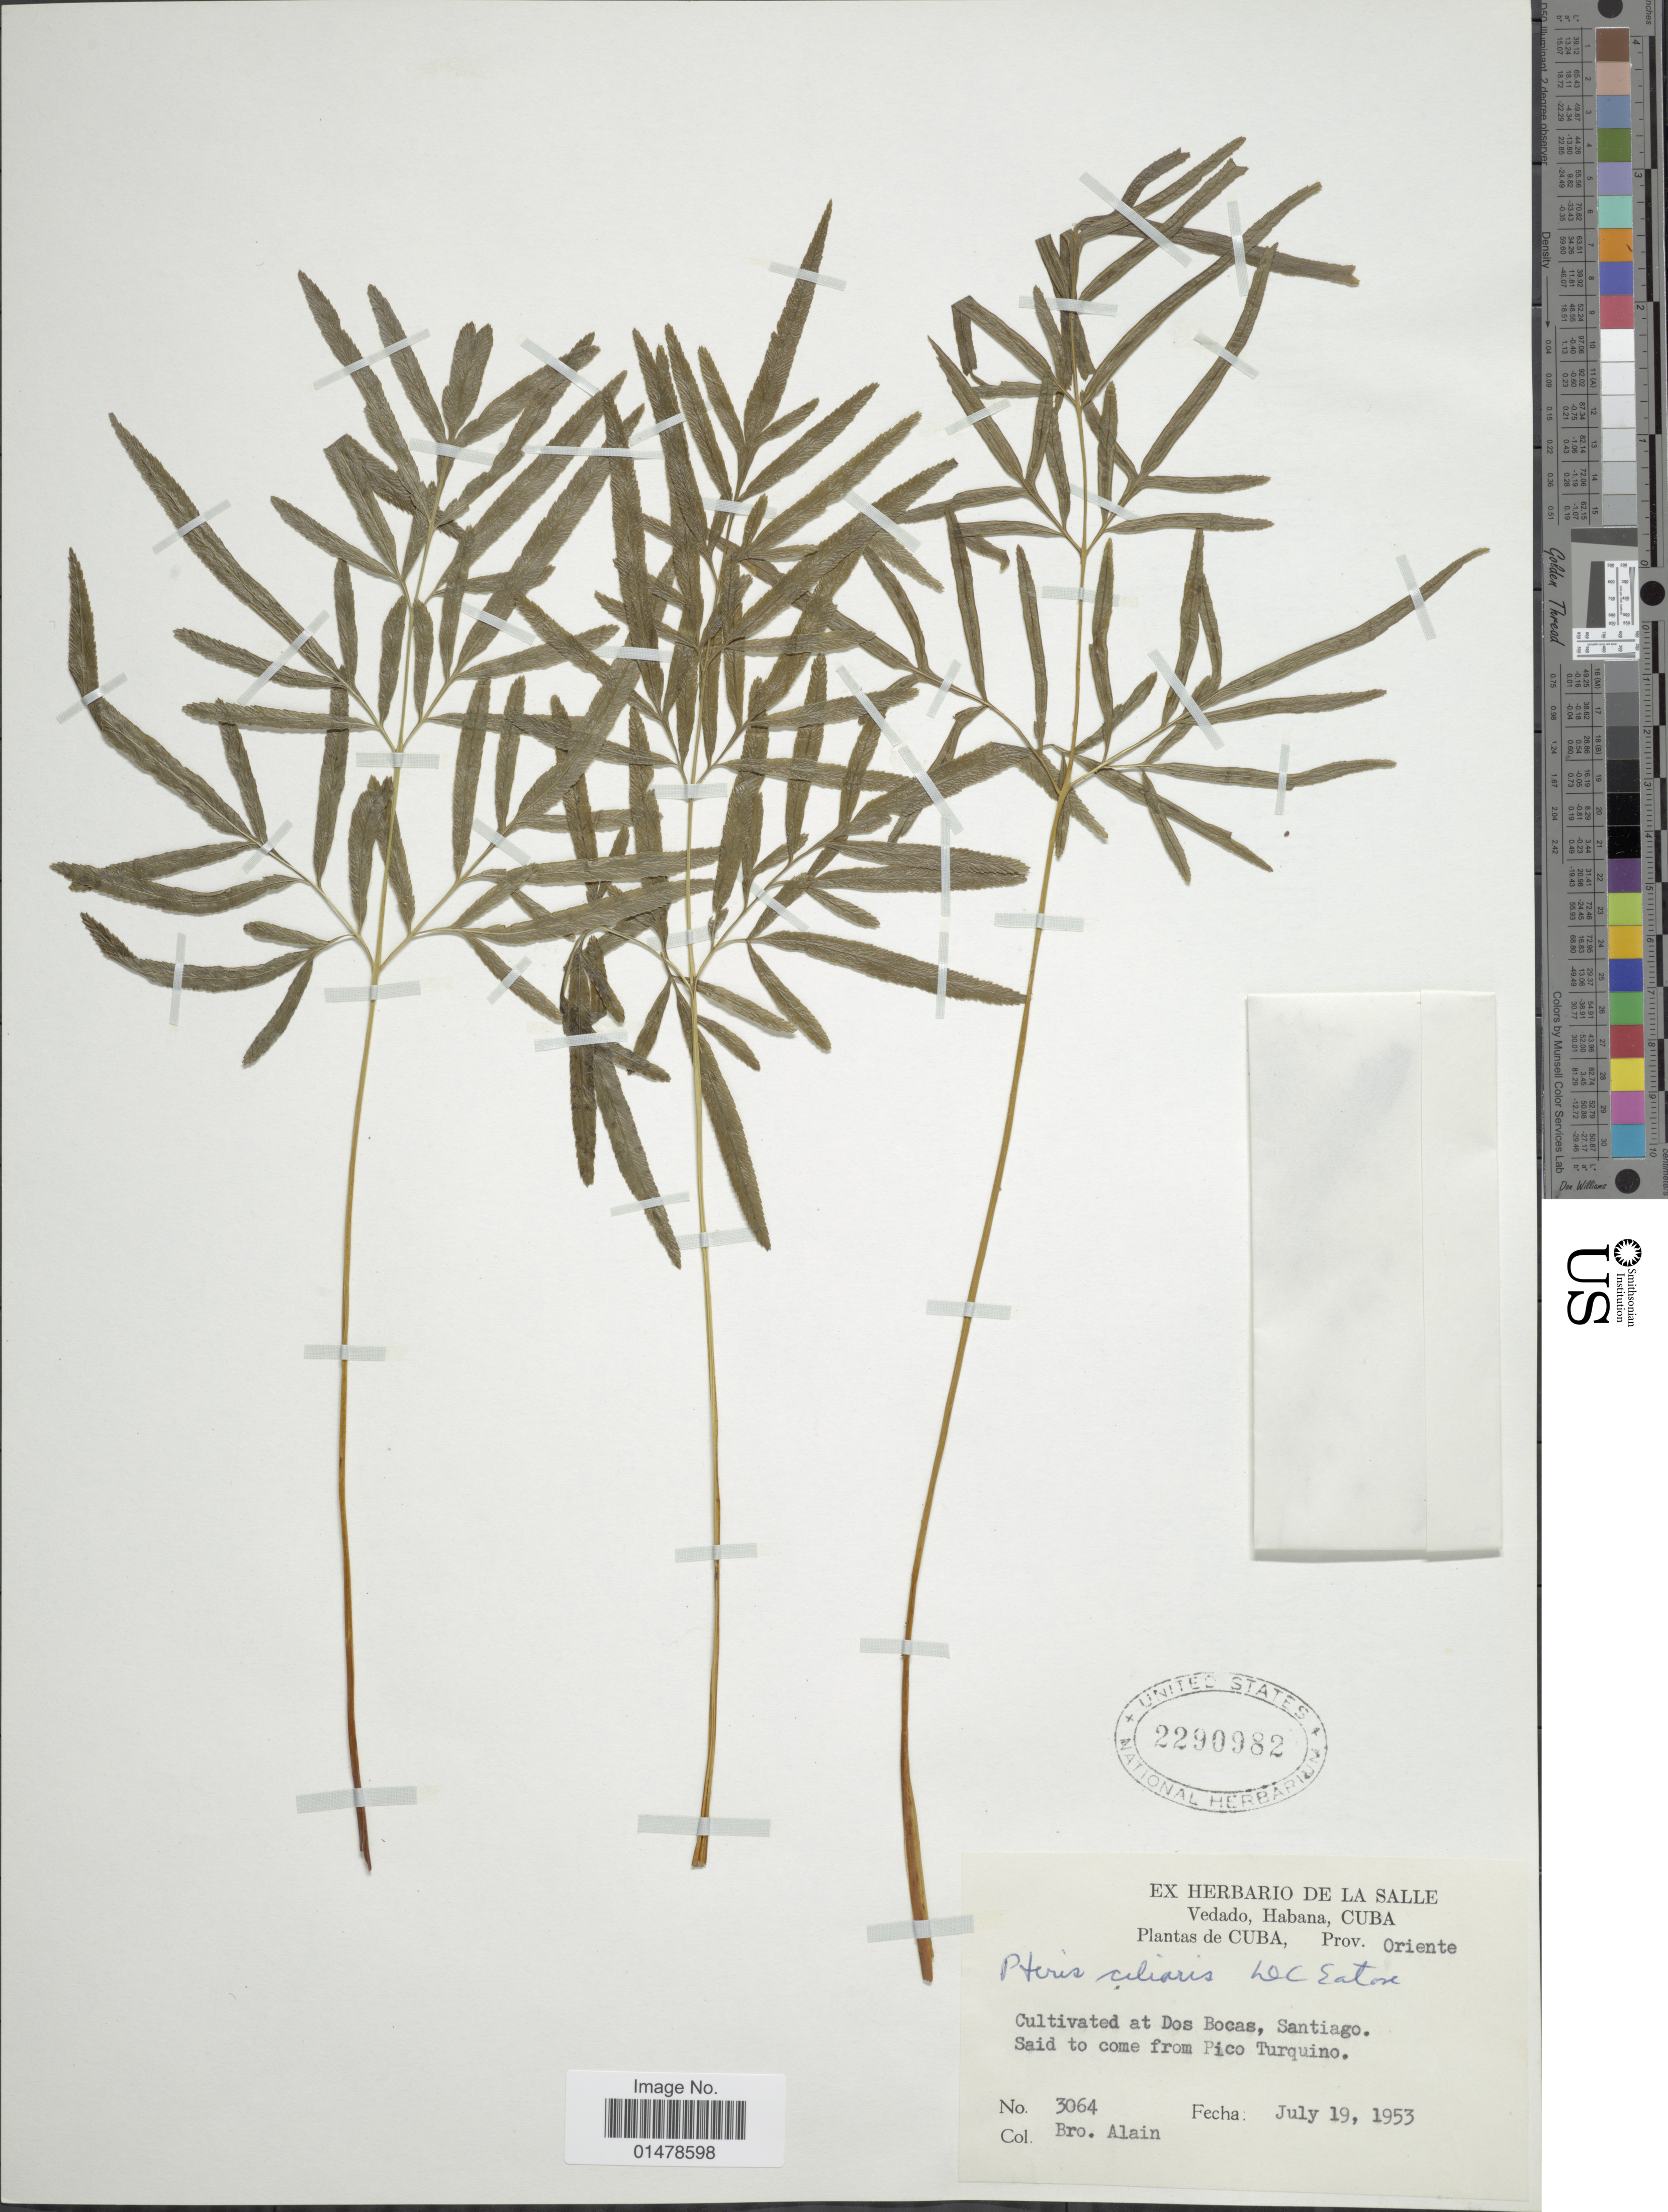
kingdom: Plantae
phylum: Tracheophyta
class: Polypodiopsida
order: Polypodiales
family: Pteridaceae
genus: Pteris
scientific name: Pteris ciliaris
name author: D.C. Eaton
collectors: A. H. Liogier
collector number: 3064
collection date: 1953-07-19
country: Cuba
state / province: Oriente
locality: Cultivated at Dos Bocas, Santiago. Said to come from Pico Turquino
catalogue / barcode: US 2290982